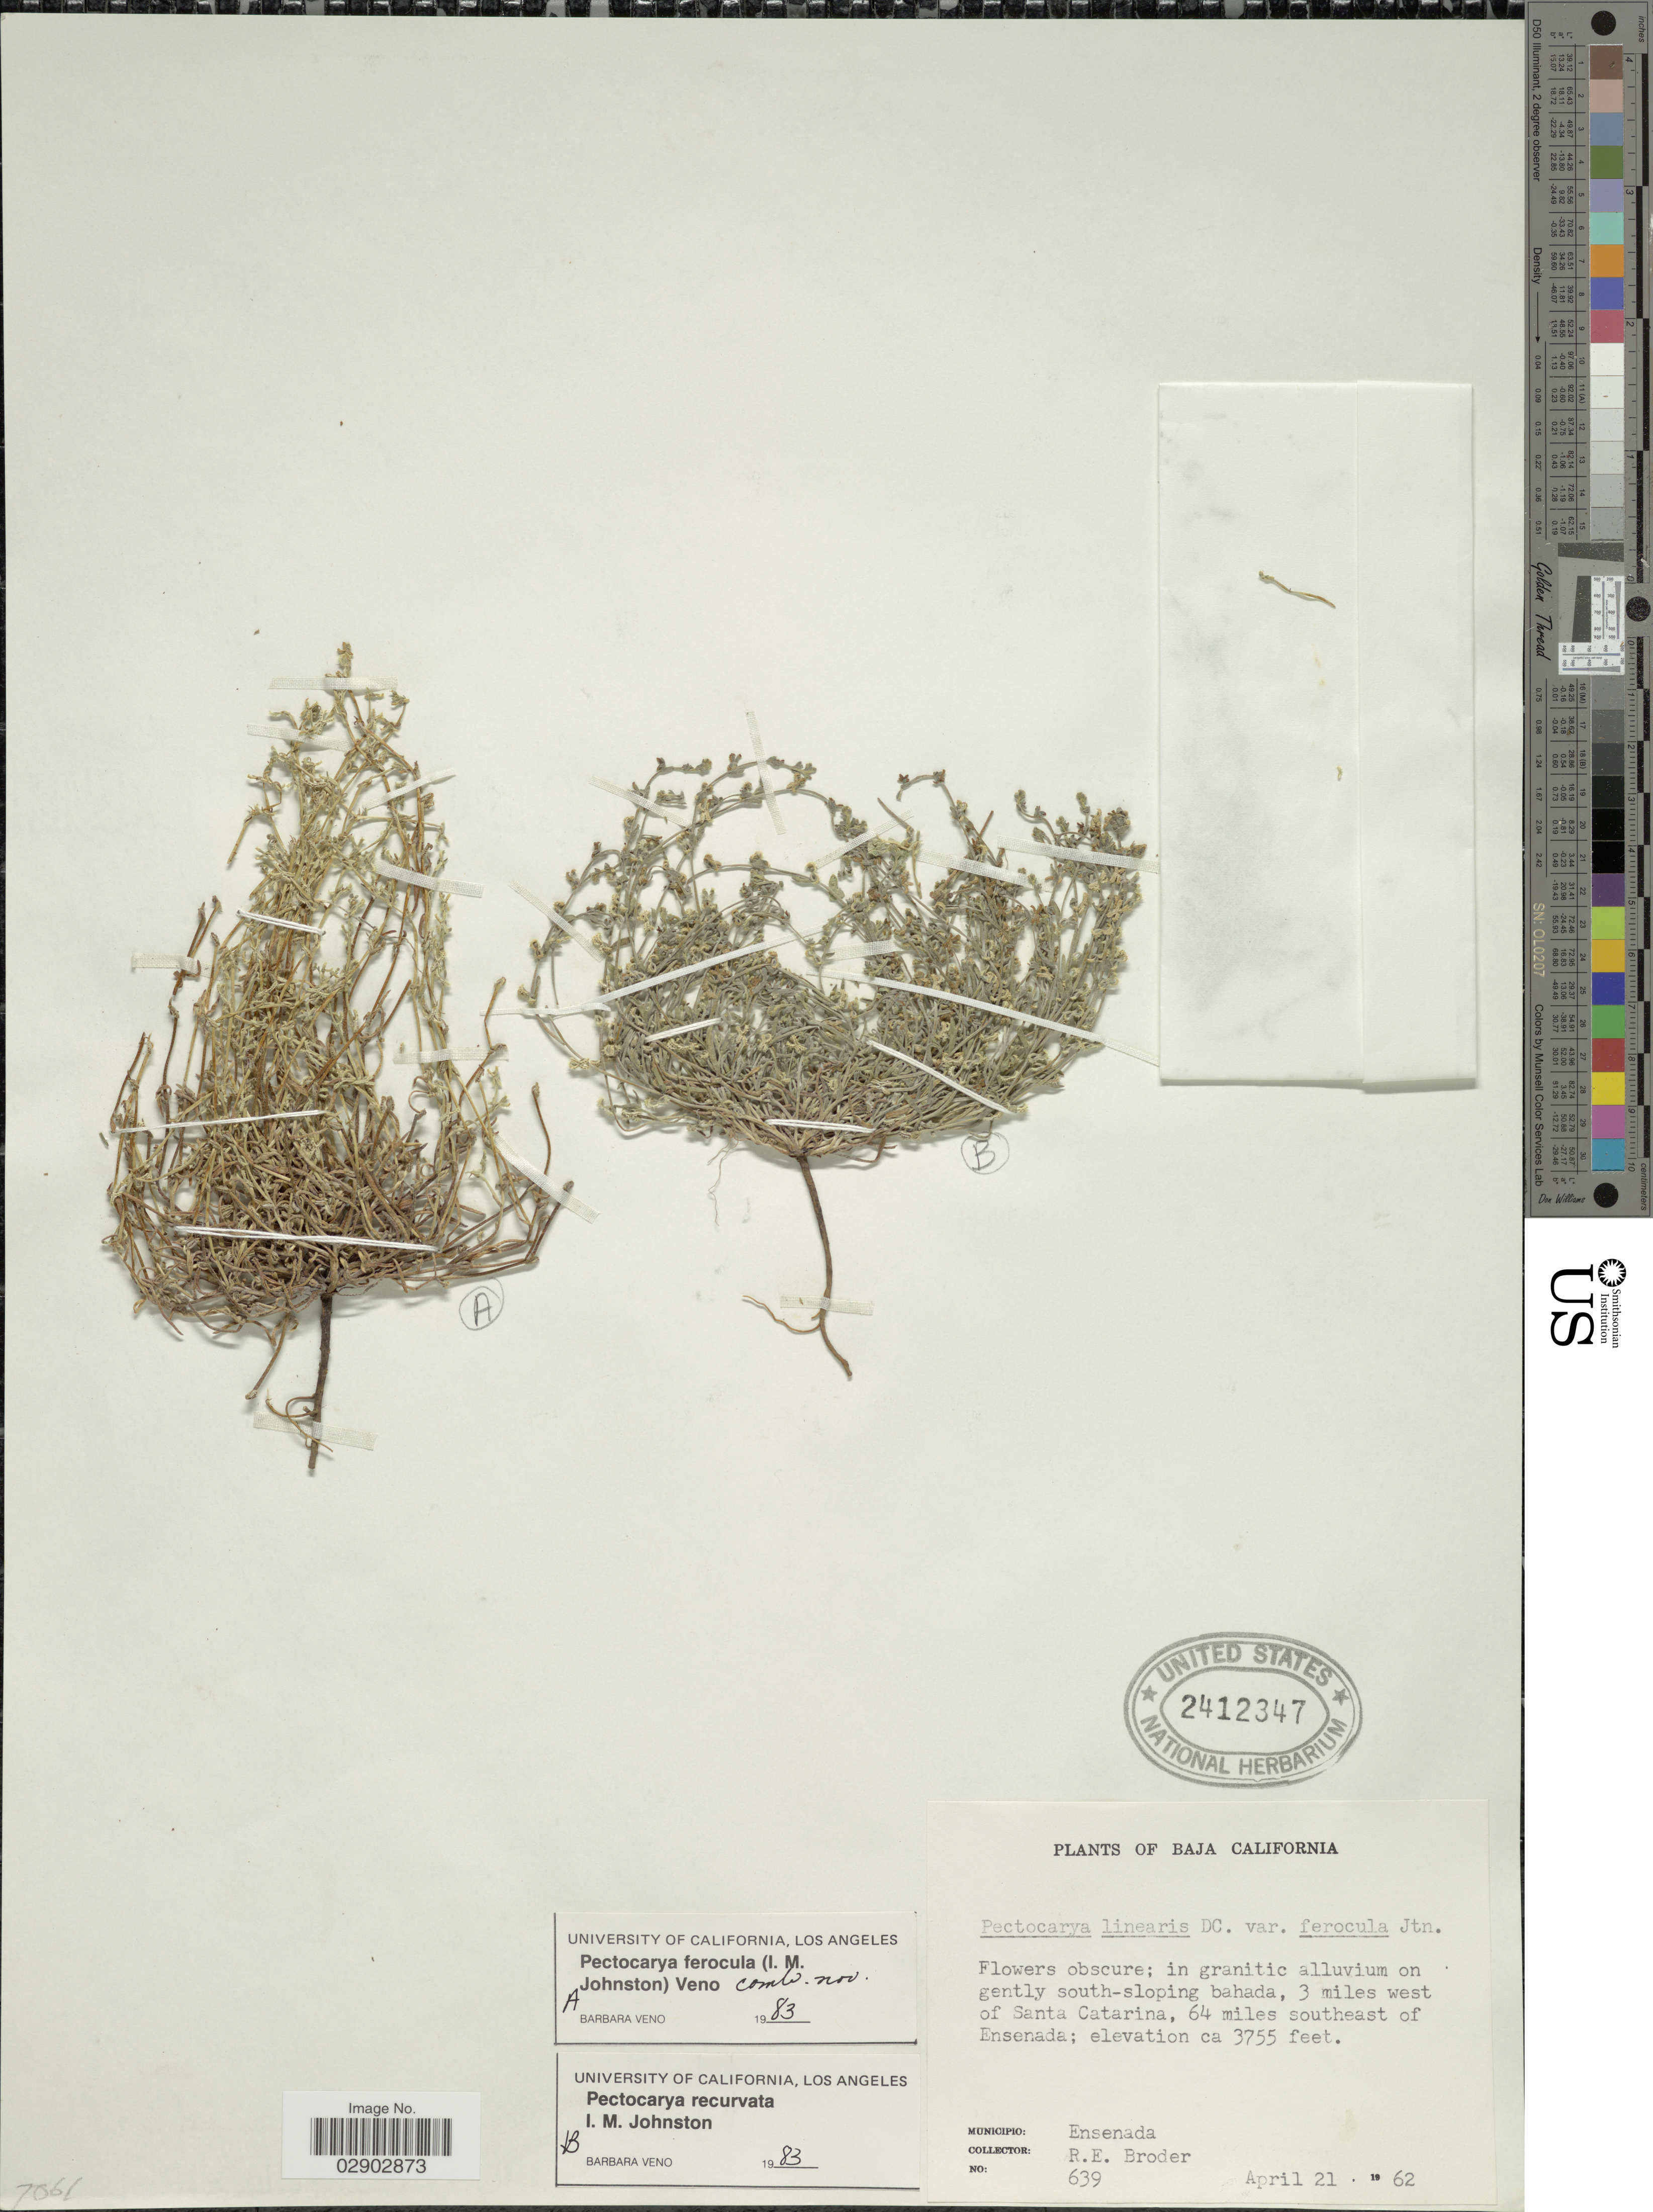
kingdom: Plantae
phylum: Tracheophyta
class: Magnoliopsida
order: Boraginales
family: Boraginaceae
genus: Pectocarya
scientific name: Pectocarya linearis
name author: (Ruiz & Pav.) DC.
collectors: R. Broder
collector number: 639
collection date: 1962-04-21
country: Mexico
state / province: Baja California Norte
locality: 3 miles west of Santa Catarina, 64 miles southeast of Ensenada.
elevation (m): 1145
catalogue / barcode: US 2412347